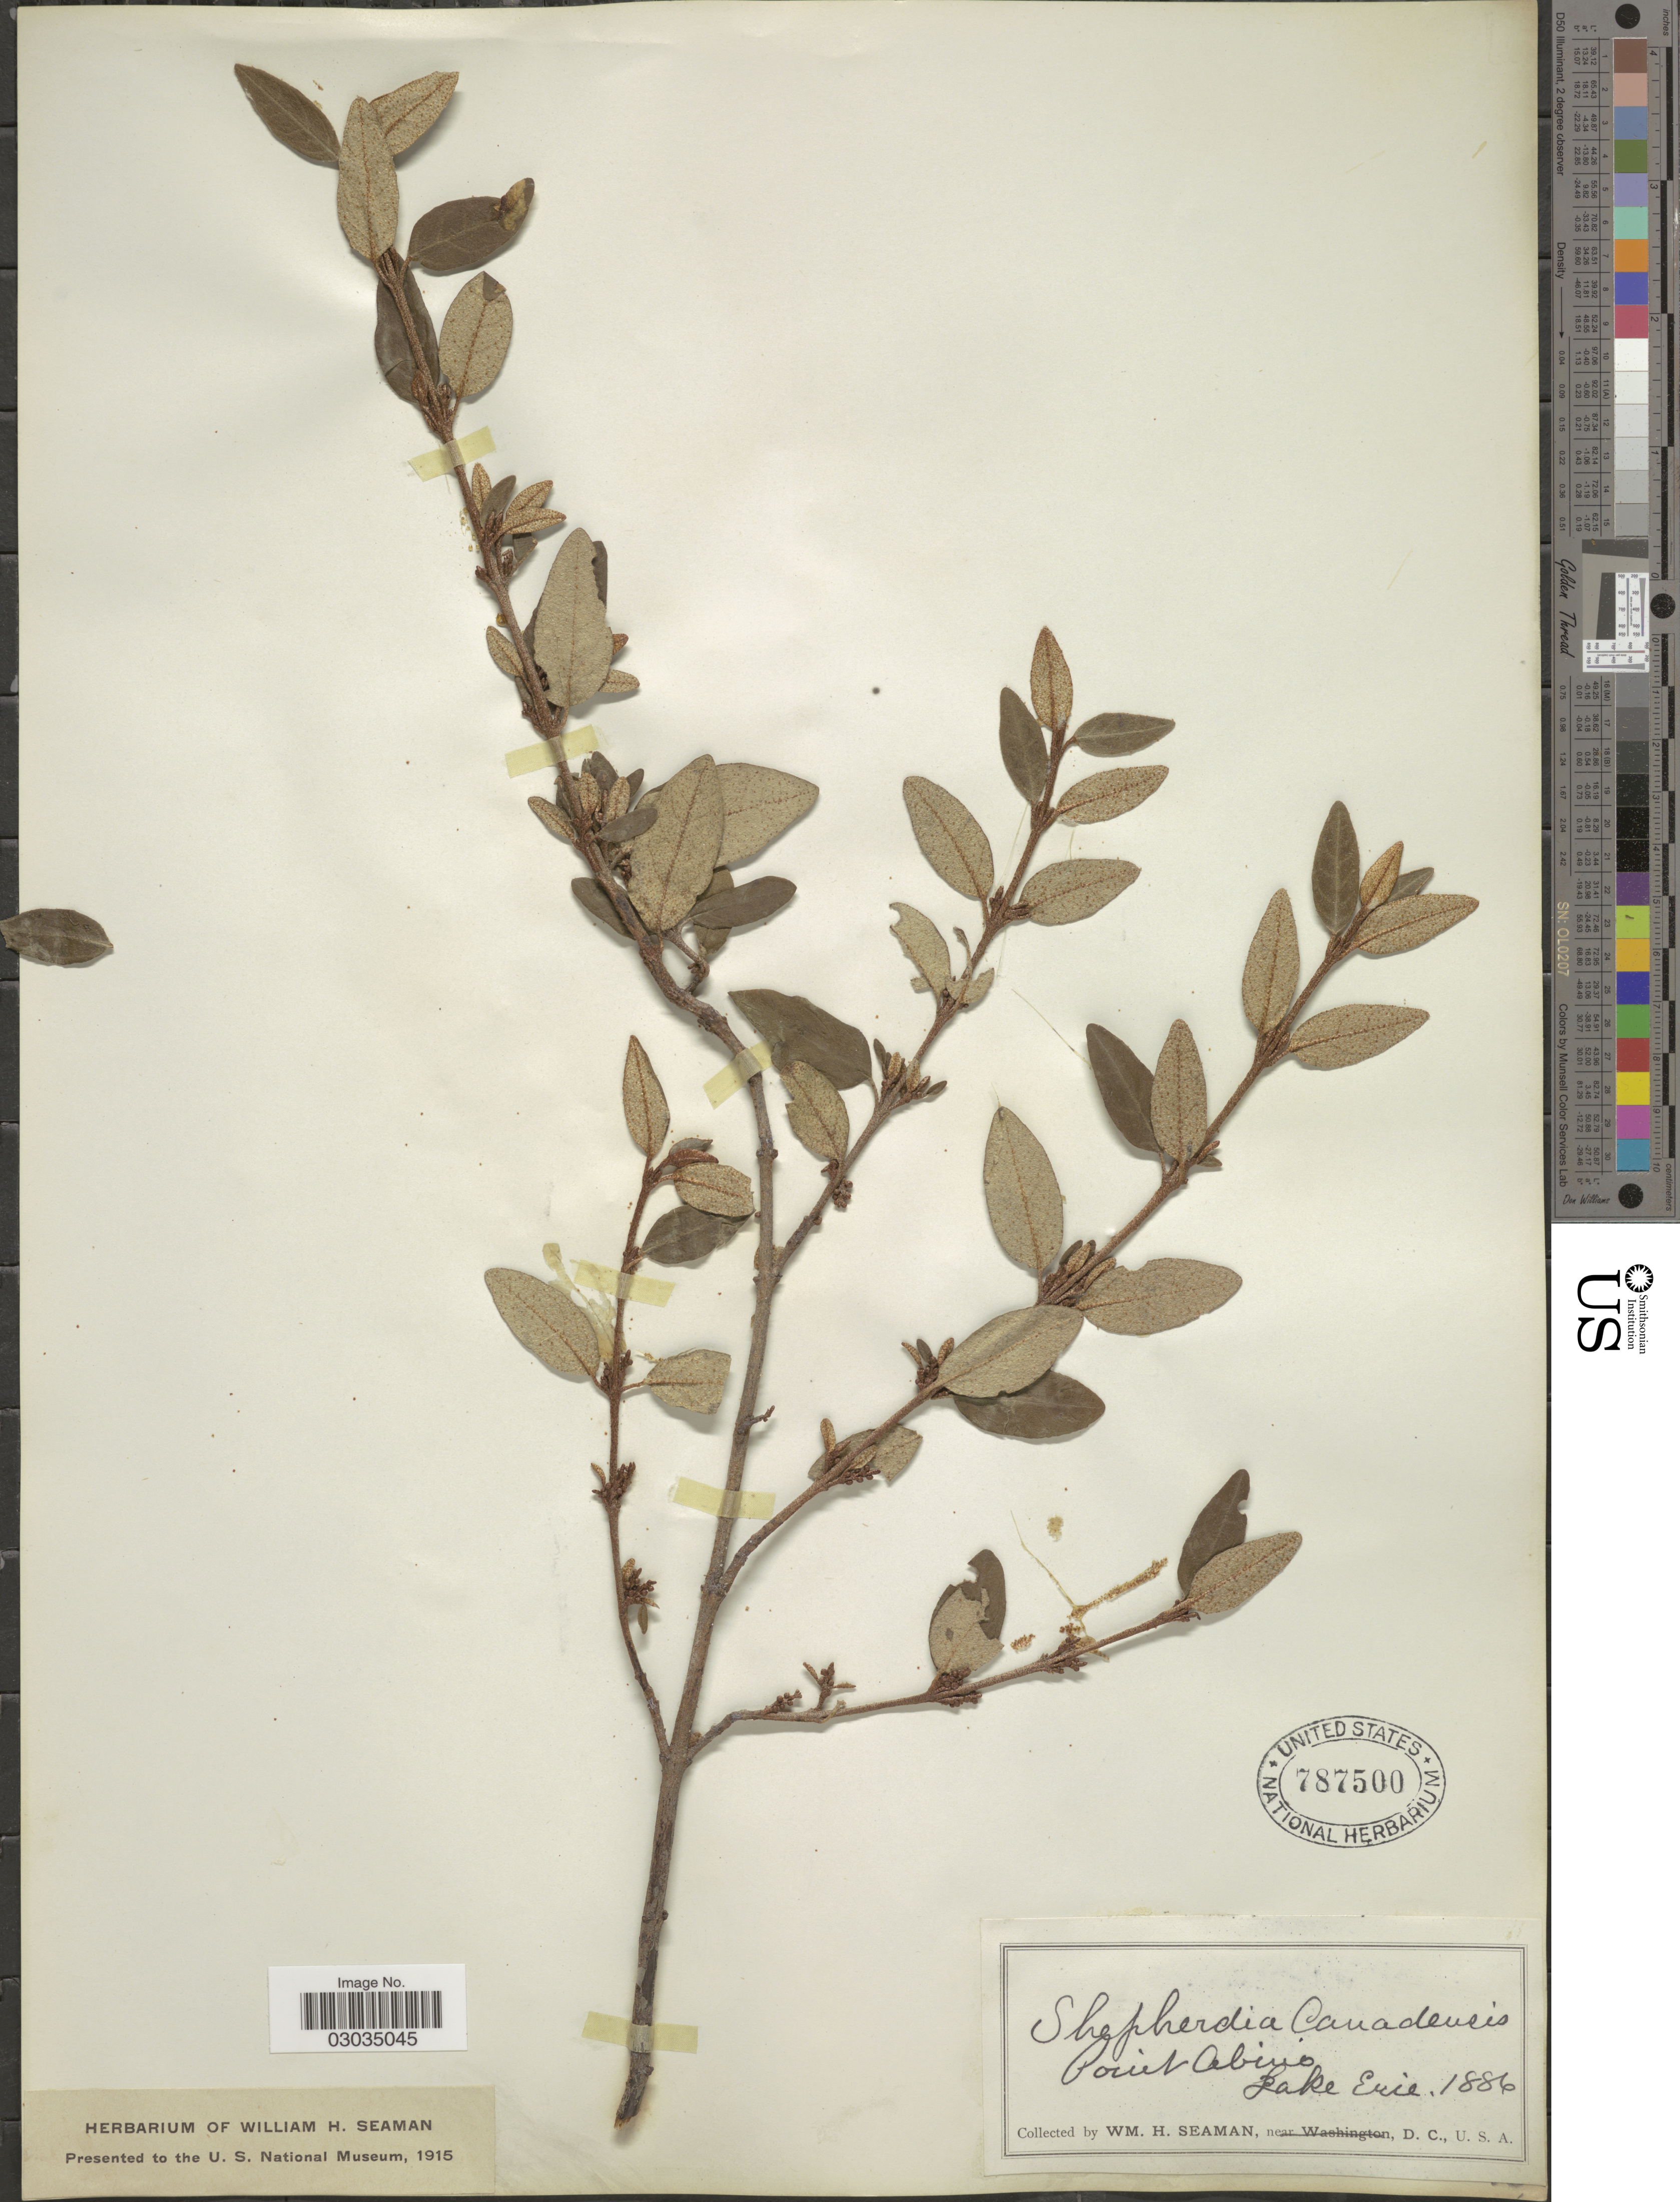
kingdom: Plantae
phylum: Tracheophyta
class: Magnoliopsida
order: Rosales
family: Elaeagnaceae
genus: Shepherdia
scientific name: Shepherdia canadensis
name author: (L.) Nutt.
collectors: W. Seaman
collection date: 1886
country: Canada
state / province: Ontario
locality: Point Abino, Lake Erie.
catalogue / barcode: US 787500